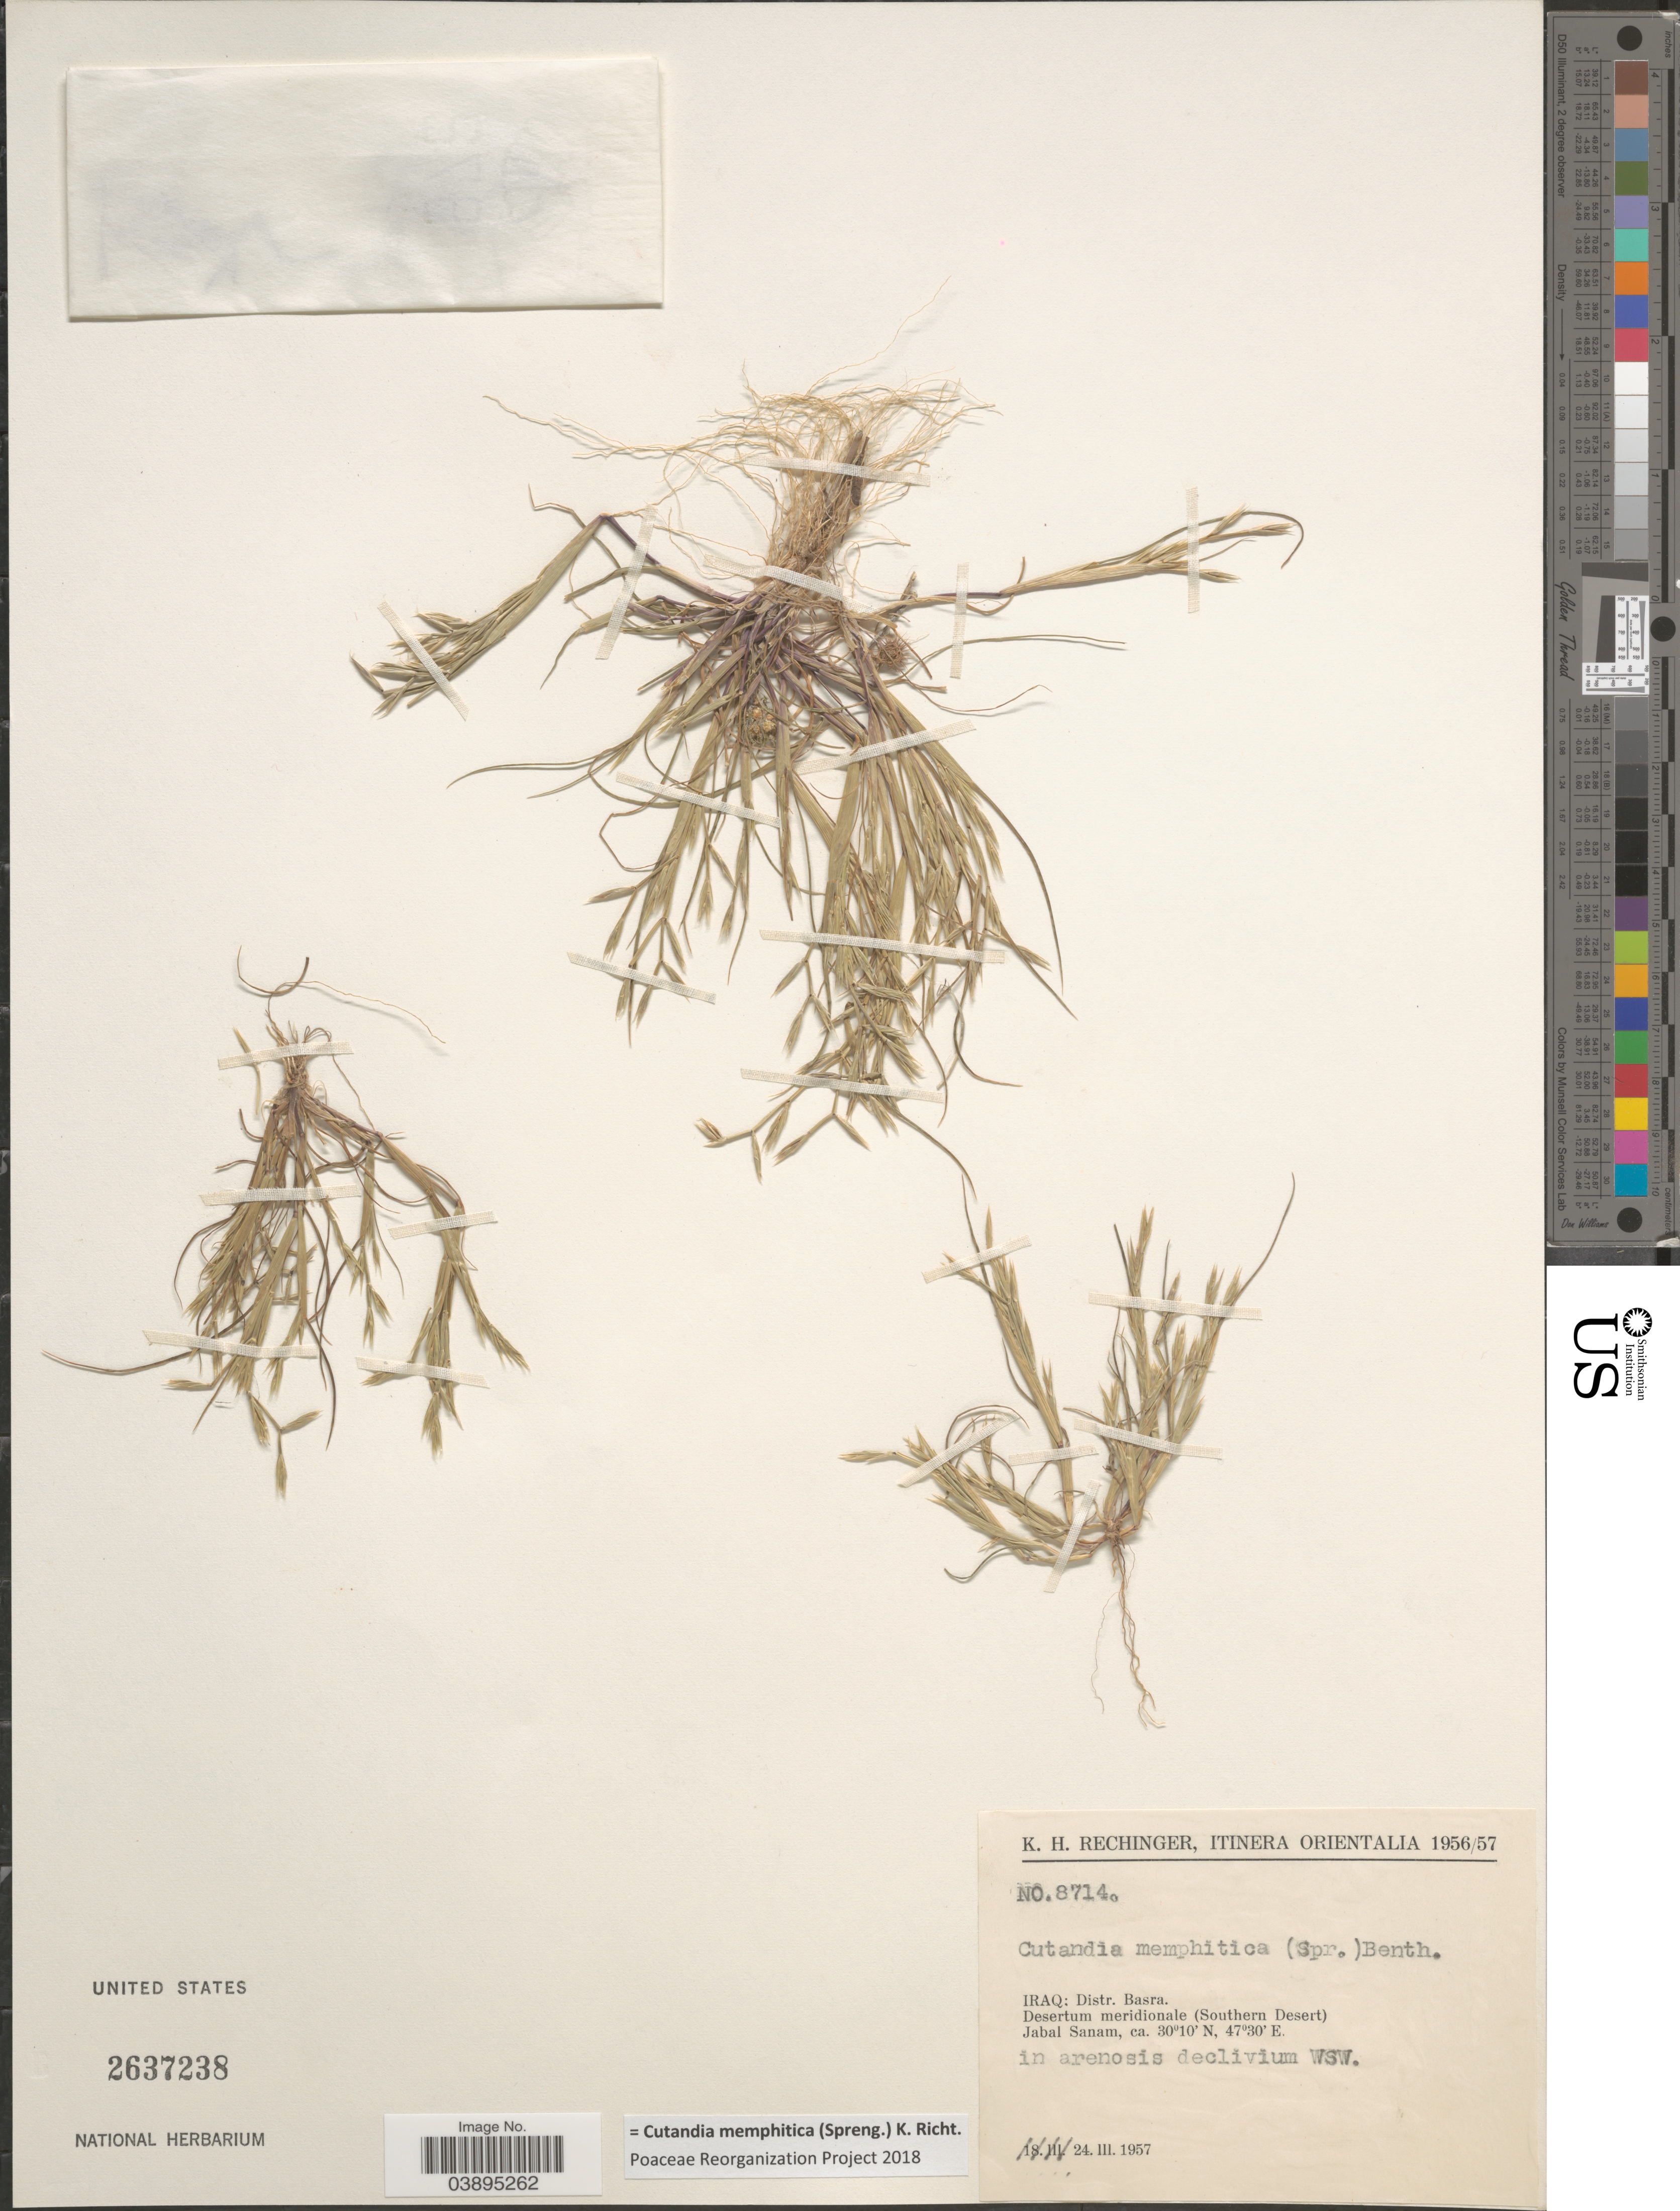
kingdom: Plantae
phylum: Tracheophyta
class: Liliopsida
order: Poales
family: Poaceae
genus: Cutandia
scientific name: Cutandia memphitica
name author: (Spreng.) K. Richt.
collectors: K. H. Rechinger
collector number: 8714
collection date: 1957-03-24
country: Iraq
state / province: Al Basrah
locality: Itinera Orientalia. Distr. Basra. Desertum meridionale (Southern Desert). Jabal Sanam. In arenosis declivium WSW.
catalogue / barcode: US 2637238